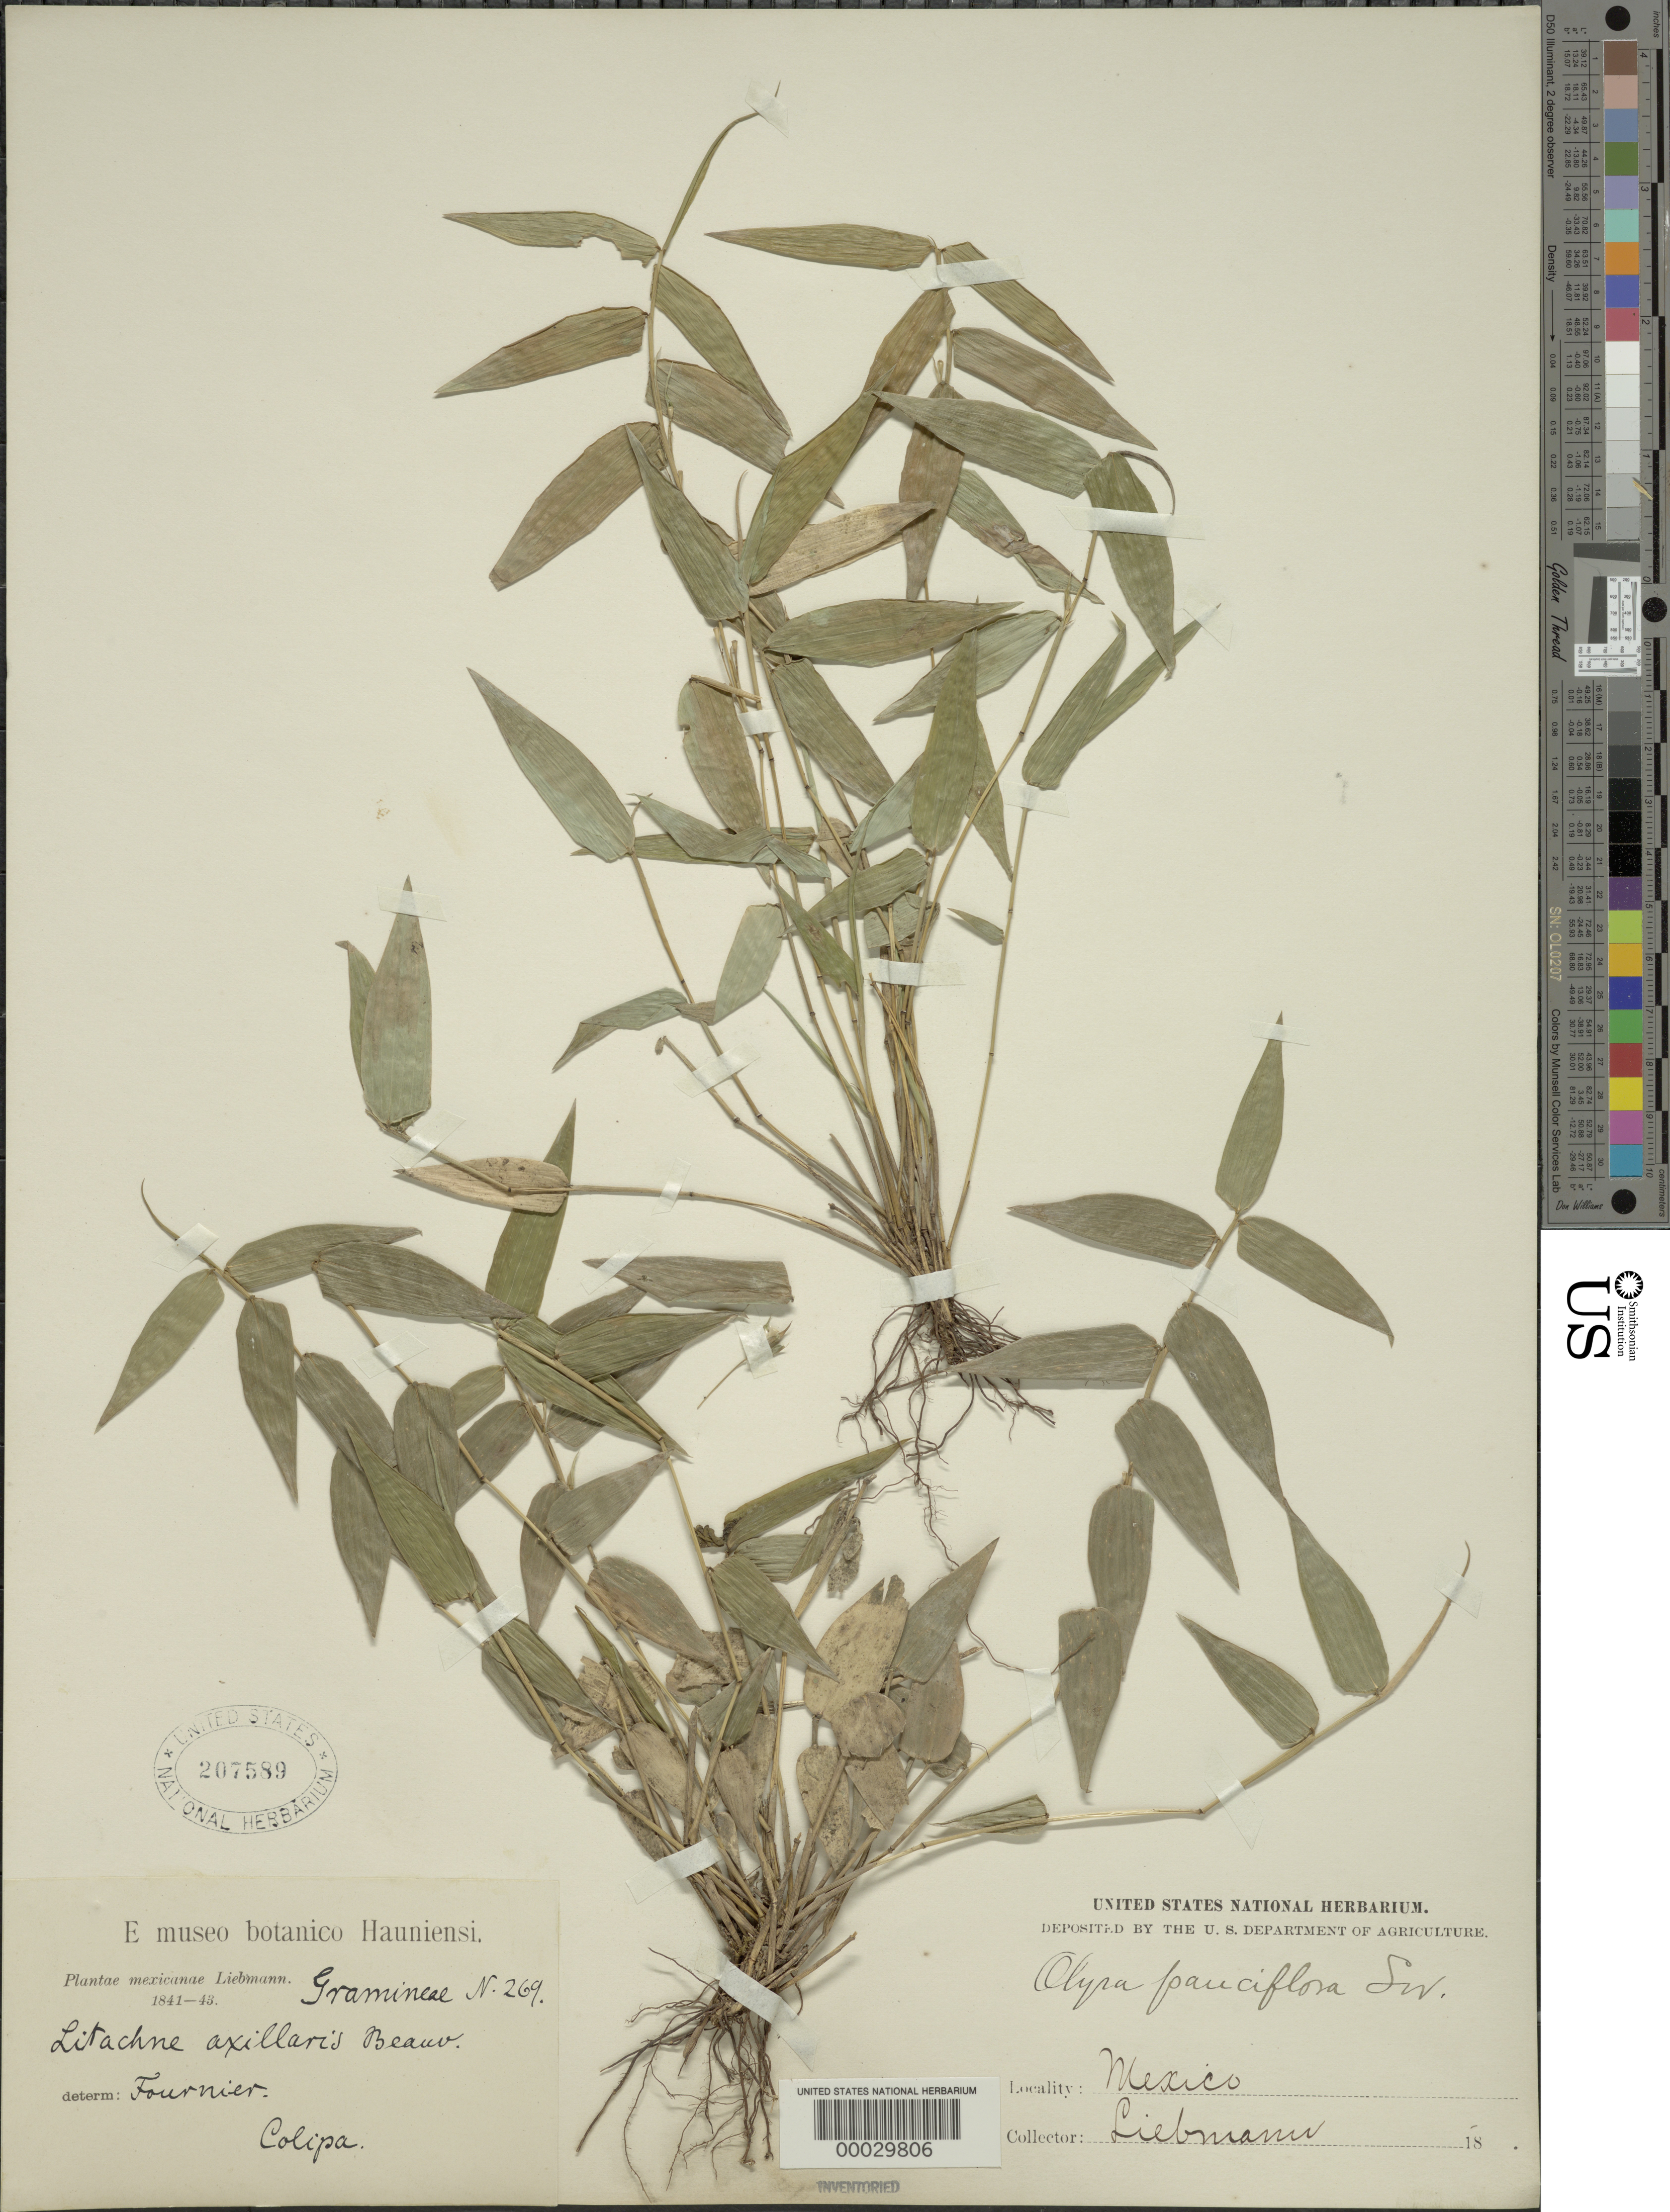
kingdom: Plantae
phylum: Tracheophyta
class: Liliopsida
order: Poales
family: Poaceae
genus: Lithachne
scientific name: Lithachne pauciflora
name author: (Sw.) P. Beauv.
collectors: F. M. Liebmann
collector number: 269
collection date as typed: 1841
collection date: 1841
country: Mexico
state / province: Veracruz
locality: Colipa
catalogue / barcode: US 207589